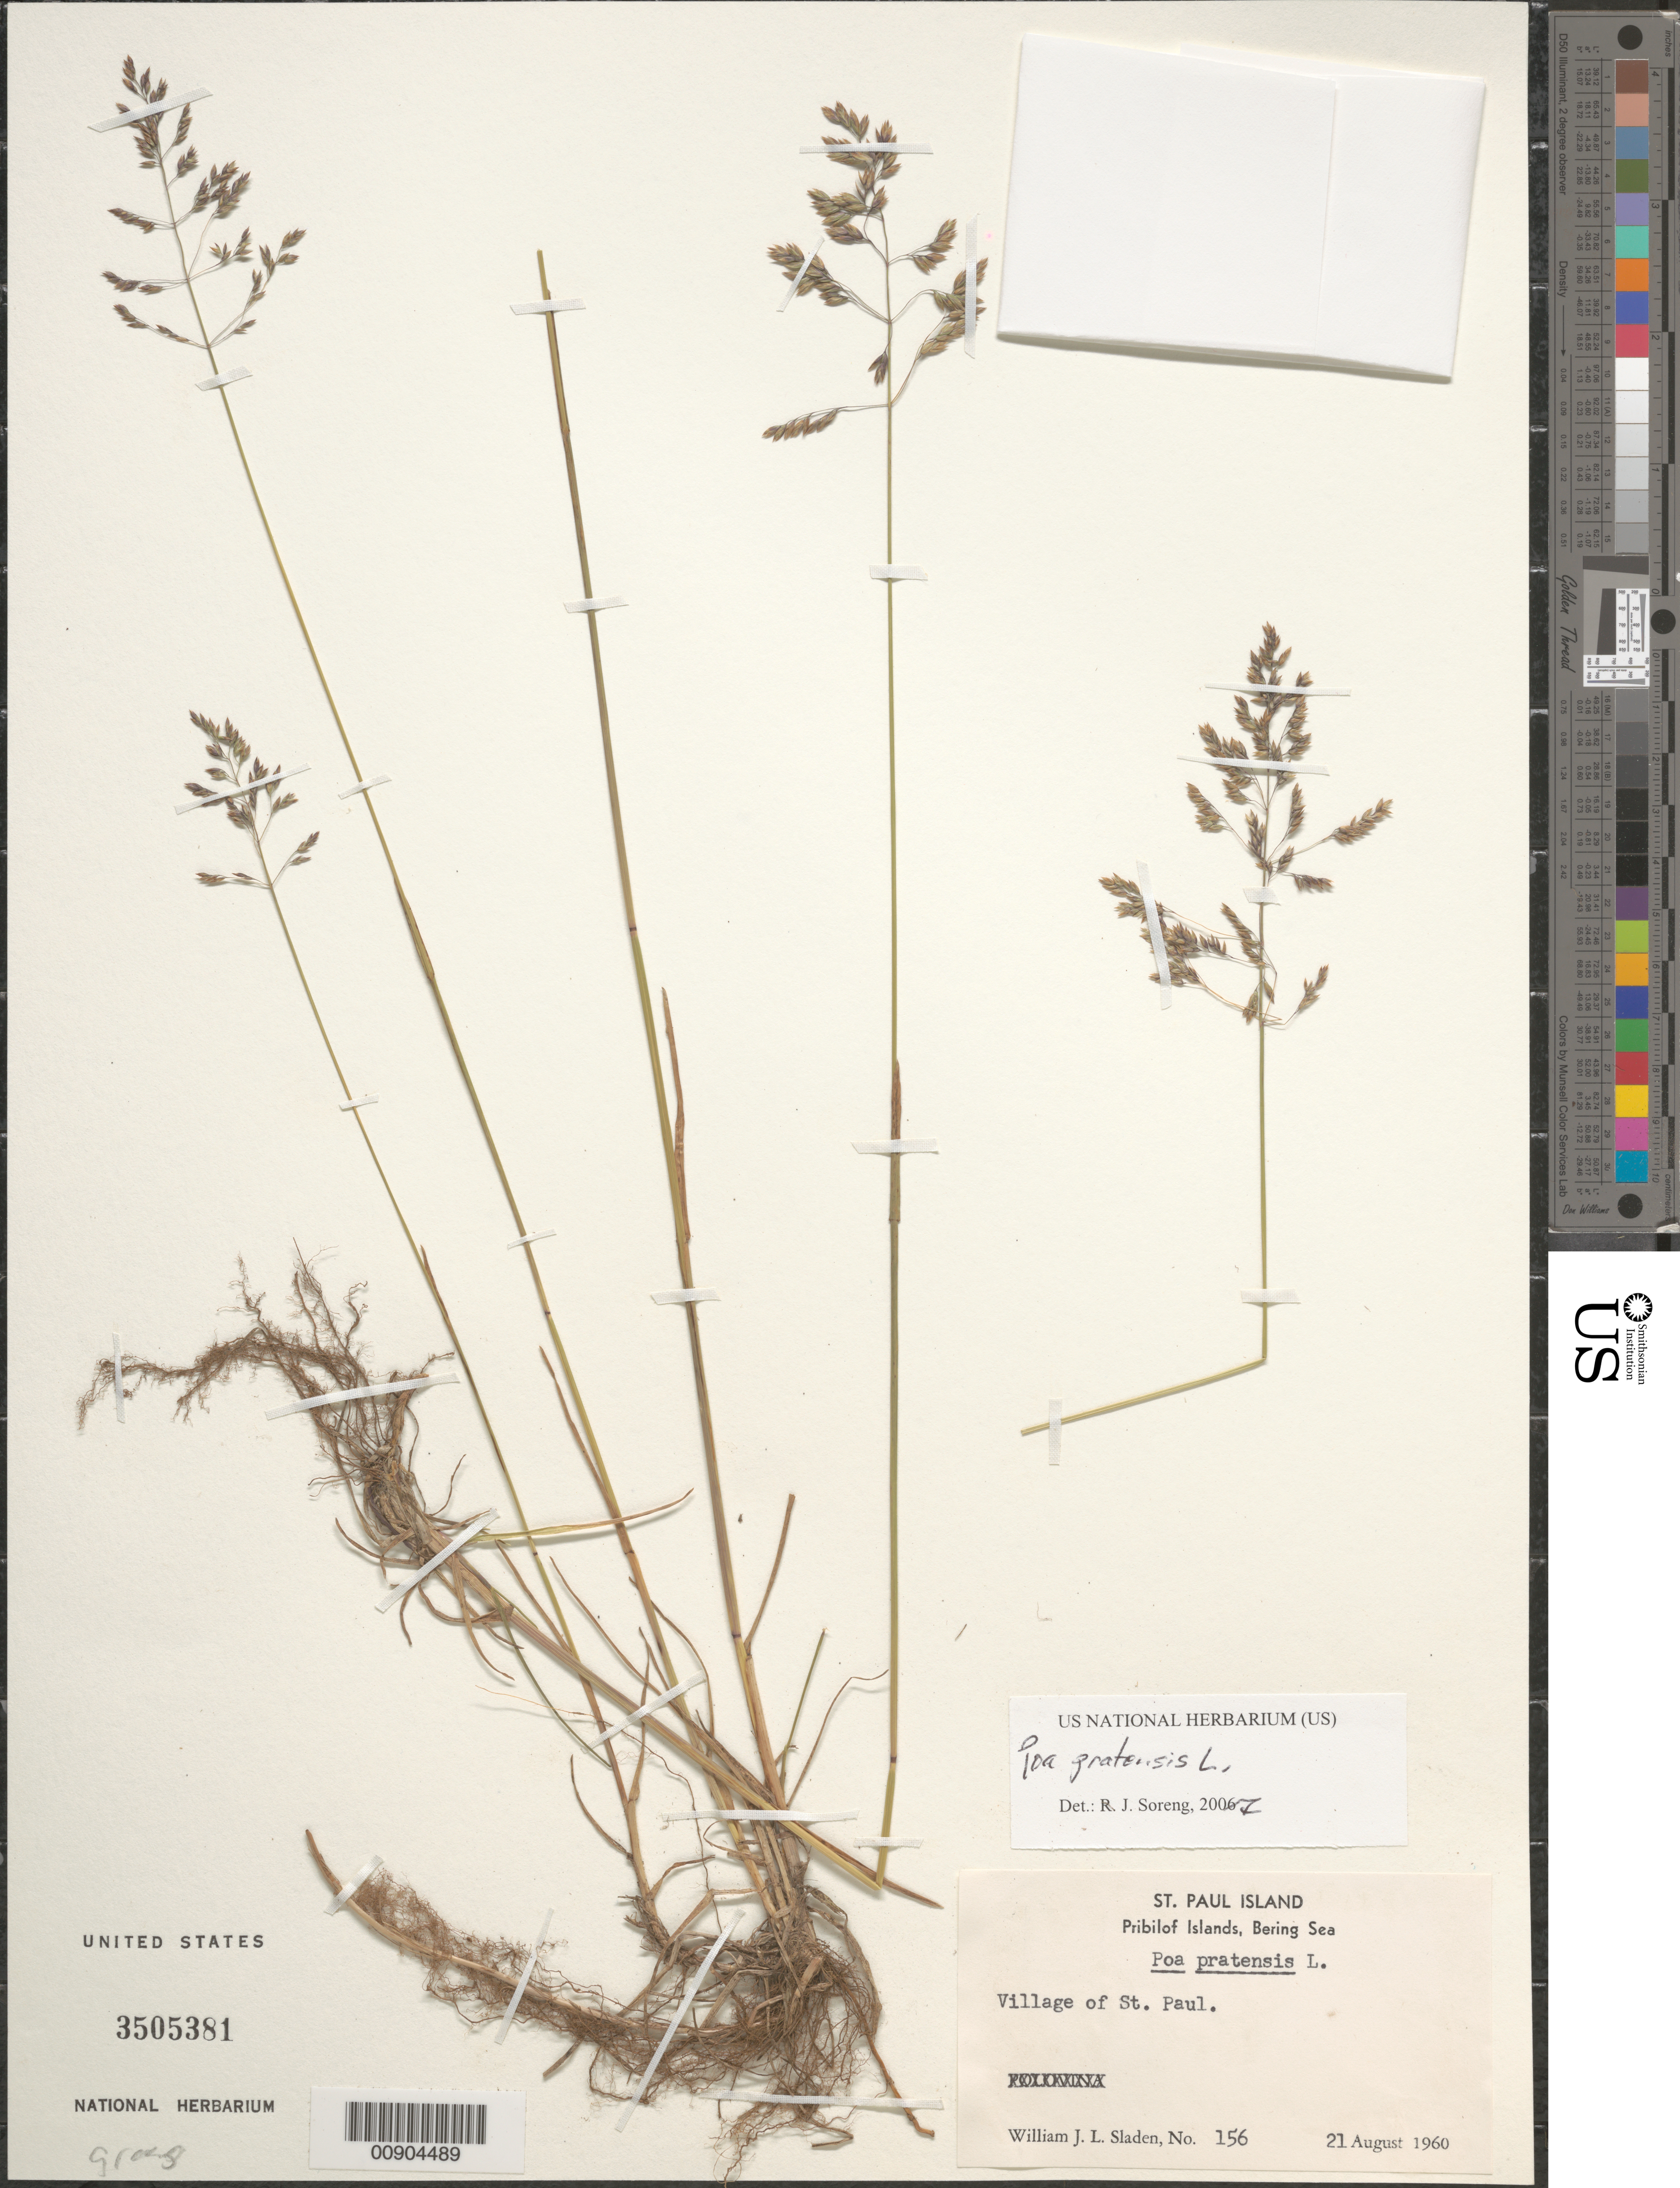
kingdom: Plantae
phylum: Tracheophyta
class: Liliopsida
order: Poales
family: Poaceae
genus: Poa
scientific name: Poa pratensis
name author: L.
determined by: Soreng, Robert J., Research Associate (BOT), Smithsonian Institution - National Museum of Natural History (UNITED STATES)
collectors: W. Sladen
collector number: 156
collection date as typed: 21 Aug 1960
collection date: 1960-08-21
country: United States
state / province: Alaska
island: St. Paul Island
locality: Village of St. Paul, Bering Sea, Pribilof Islands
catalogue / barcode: US 3505381